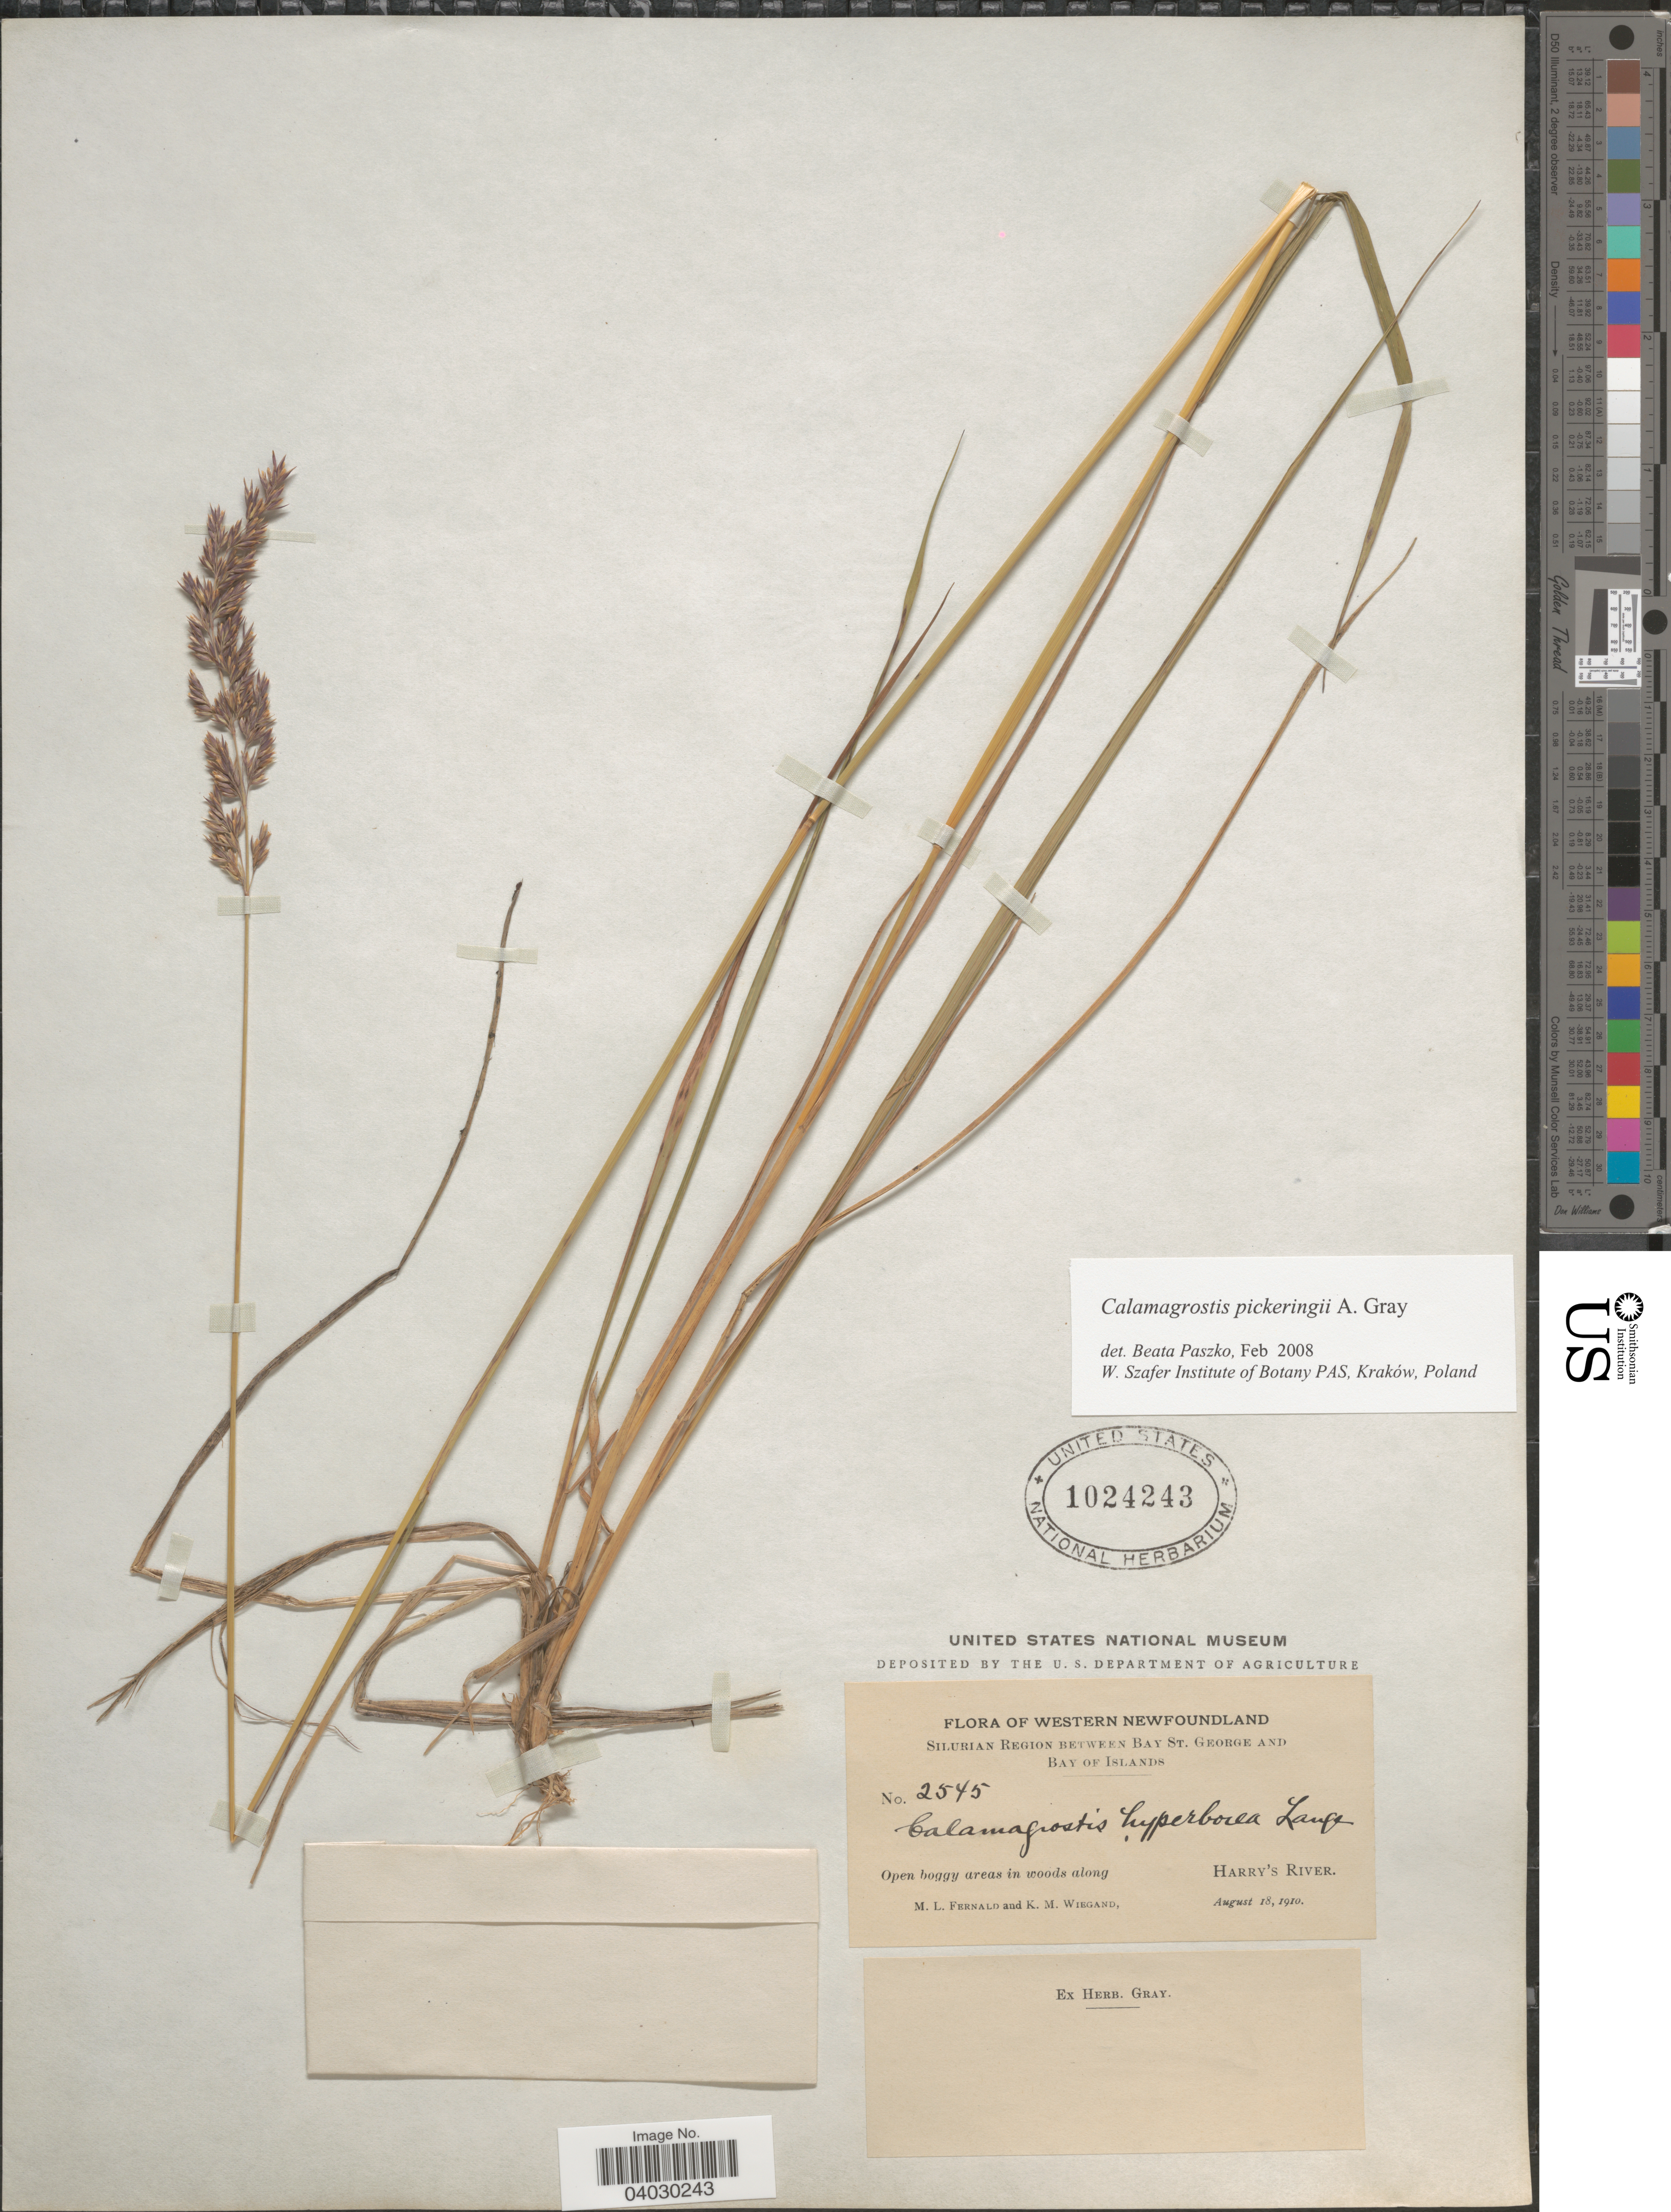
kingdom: Plantae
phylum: Tracheophyta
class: Liliopsida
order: Poales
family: Poaceae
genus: Calamagrostis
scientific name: Calamagrostis pickeringii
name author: A. Gray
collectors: M. L. Fernald & K. M. Wiegand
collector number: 2545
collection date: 1910-08-18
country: Canada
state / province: Newfoundland and Labrador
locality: Western Newfoundland. Silurian Region between Bay St. George and Bay of Islands. Along Harry's River.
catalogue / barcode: US 1024243